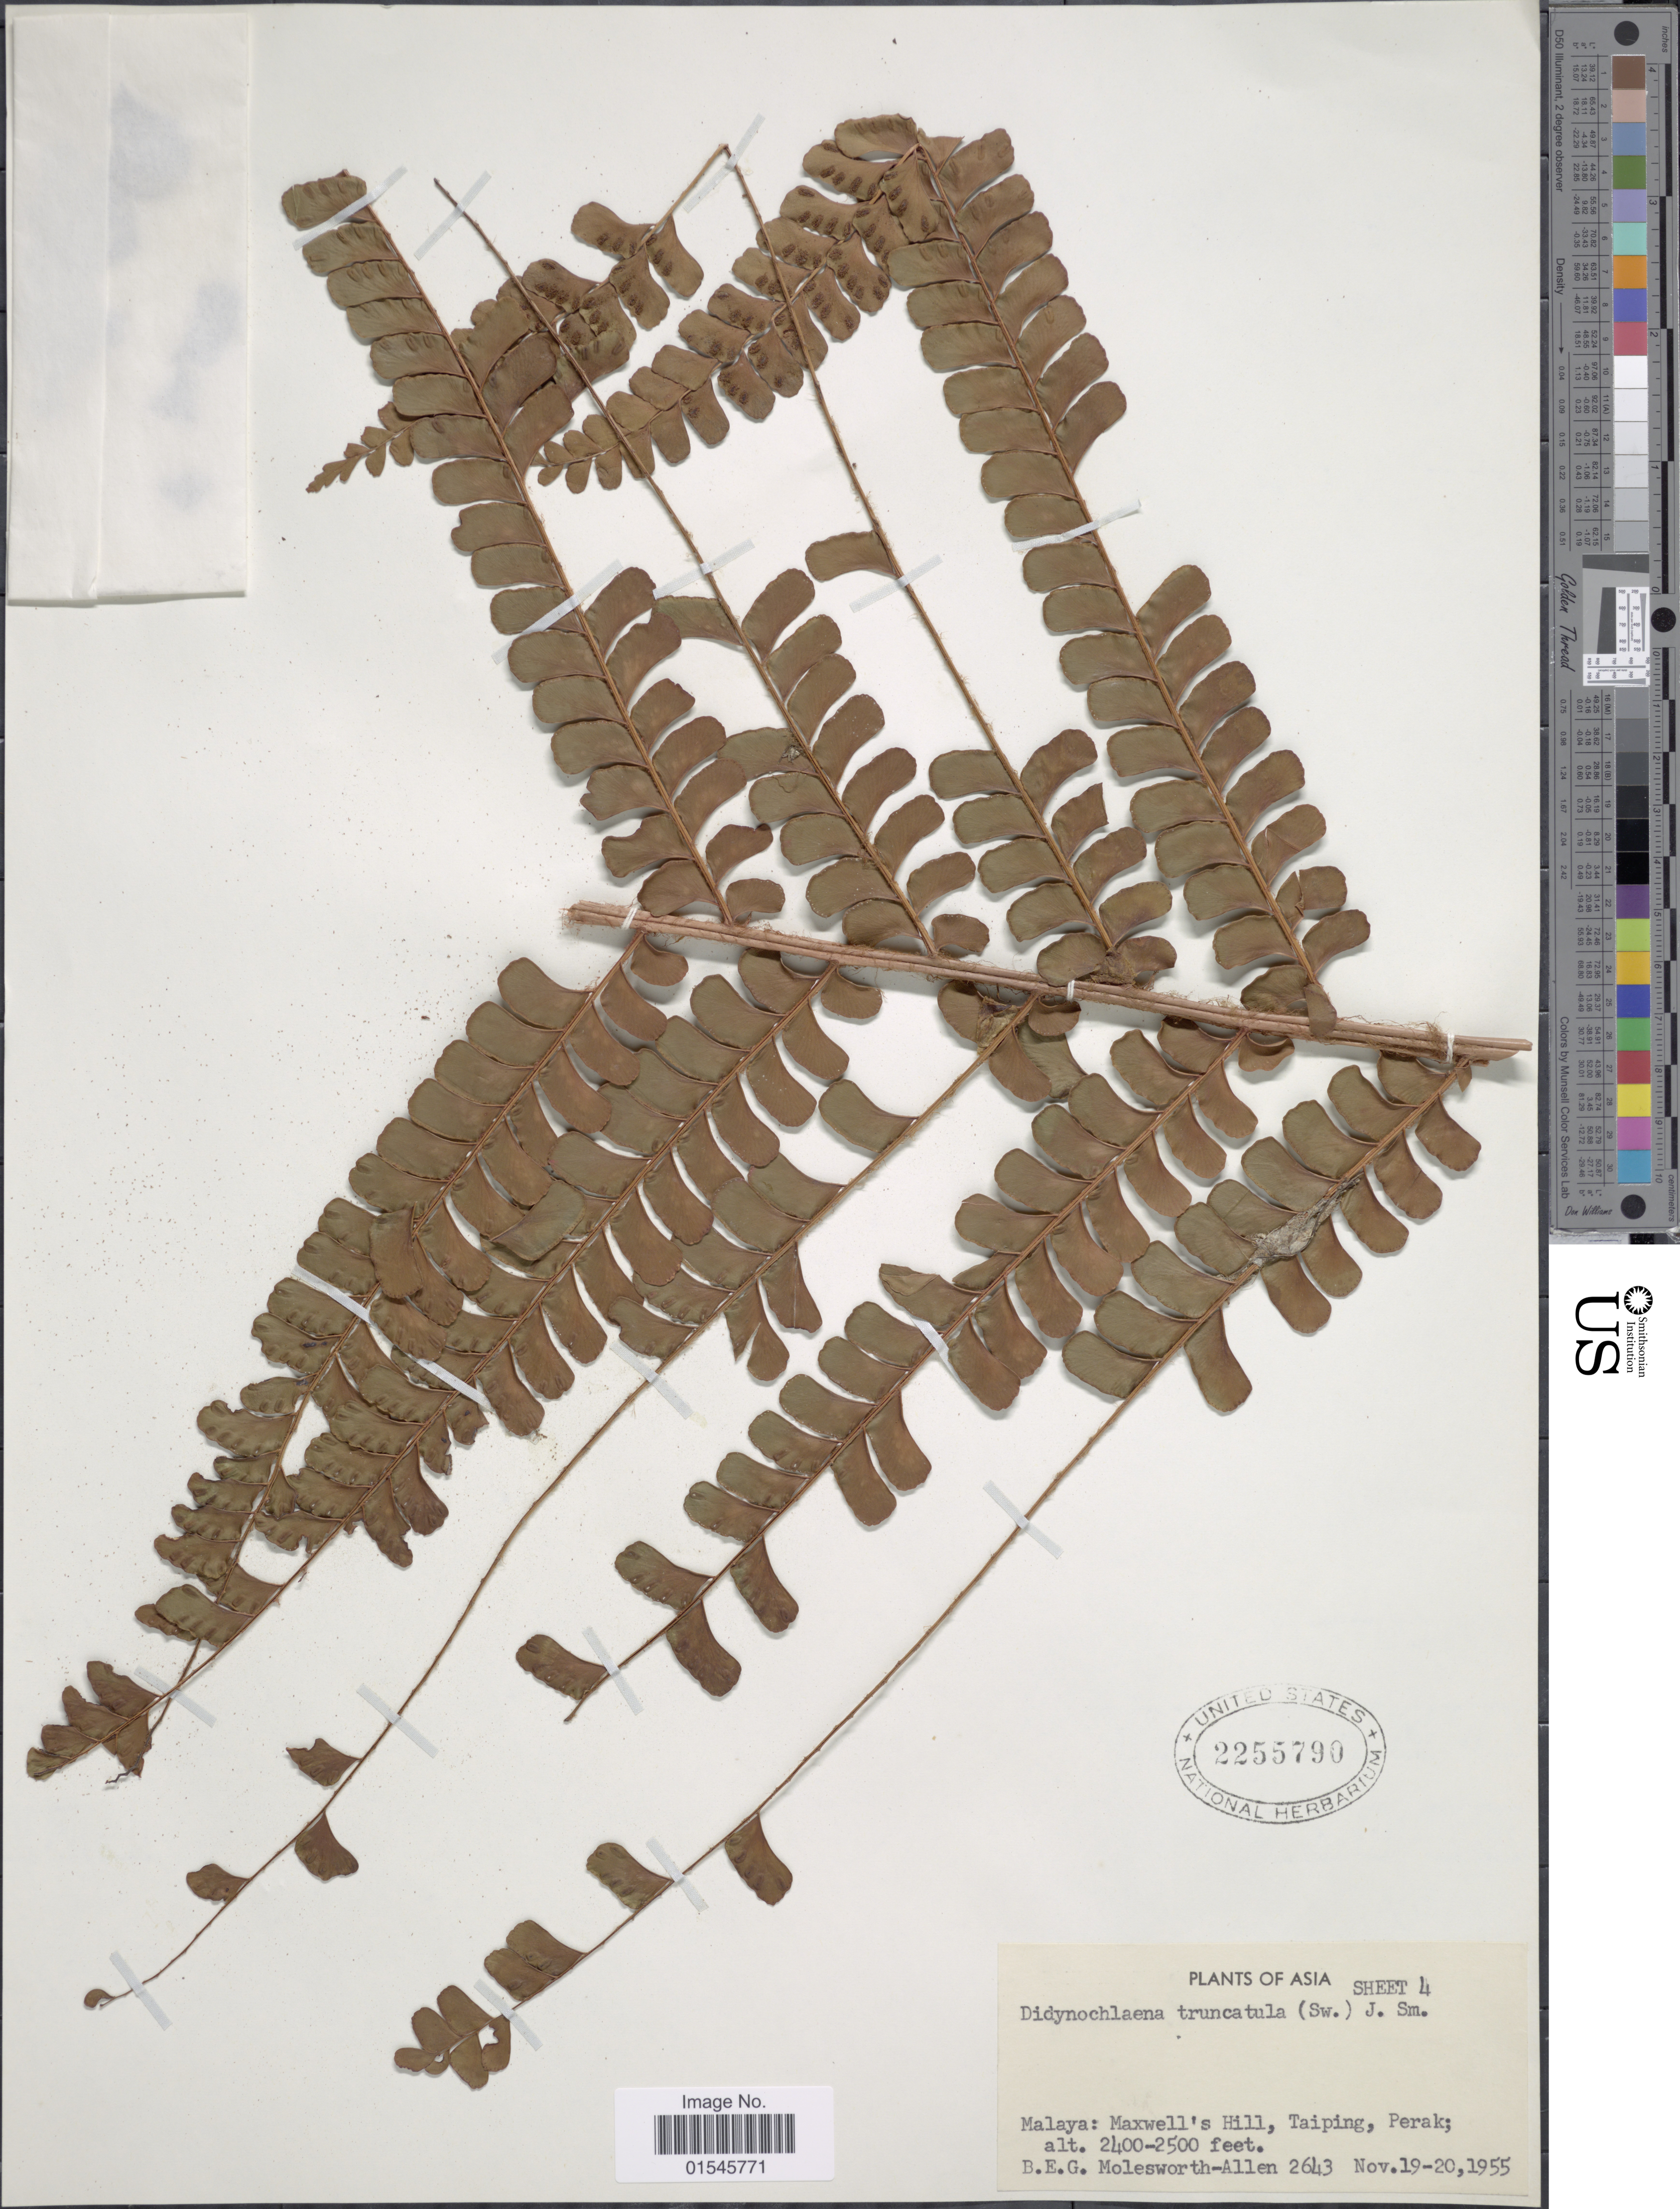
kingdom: Plantae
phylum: Tracheophyta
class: Polypodiopsida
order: Polypodiales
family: Didymochlaenaceae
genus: Didymochlaena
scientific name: Didymochlaena truncatula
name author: (Sw.) J. Sm.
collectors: B. E. G. Molesworth-Allen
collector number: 2643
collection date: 1955-11-19/1955-11-20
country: Malaysia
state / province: Perak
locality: Malaya: Maxwell's Hill, Taiping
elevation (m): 732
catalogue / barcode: US 2255790